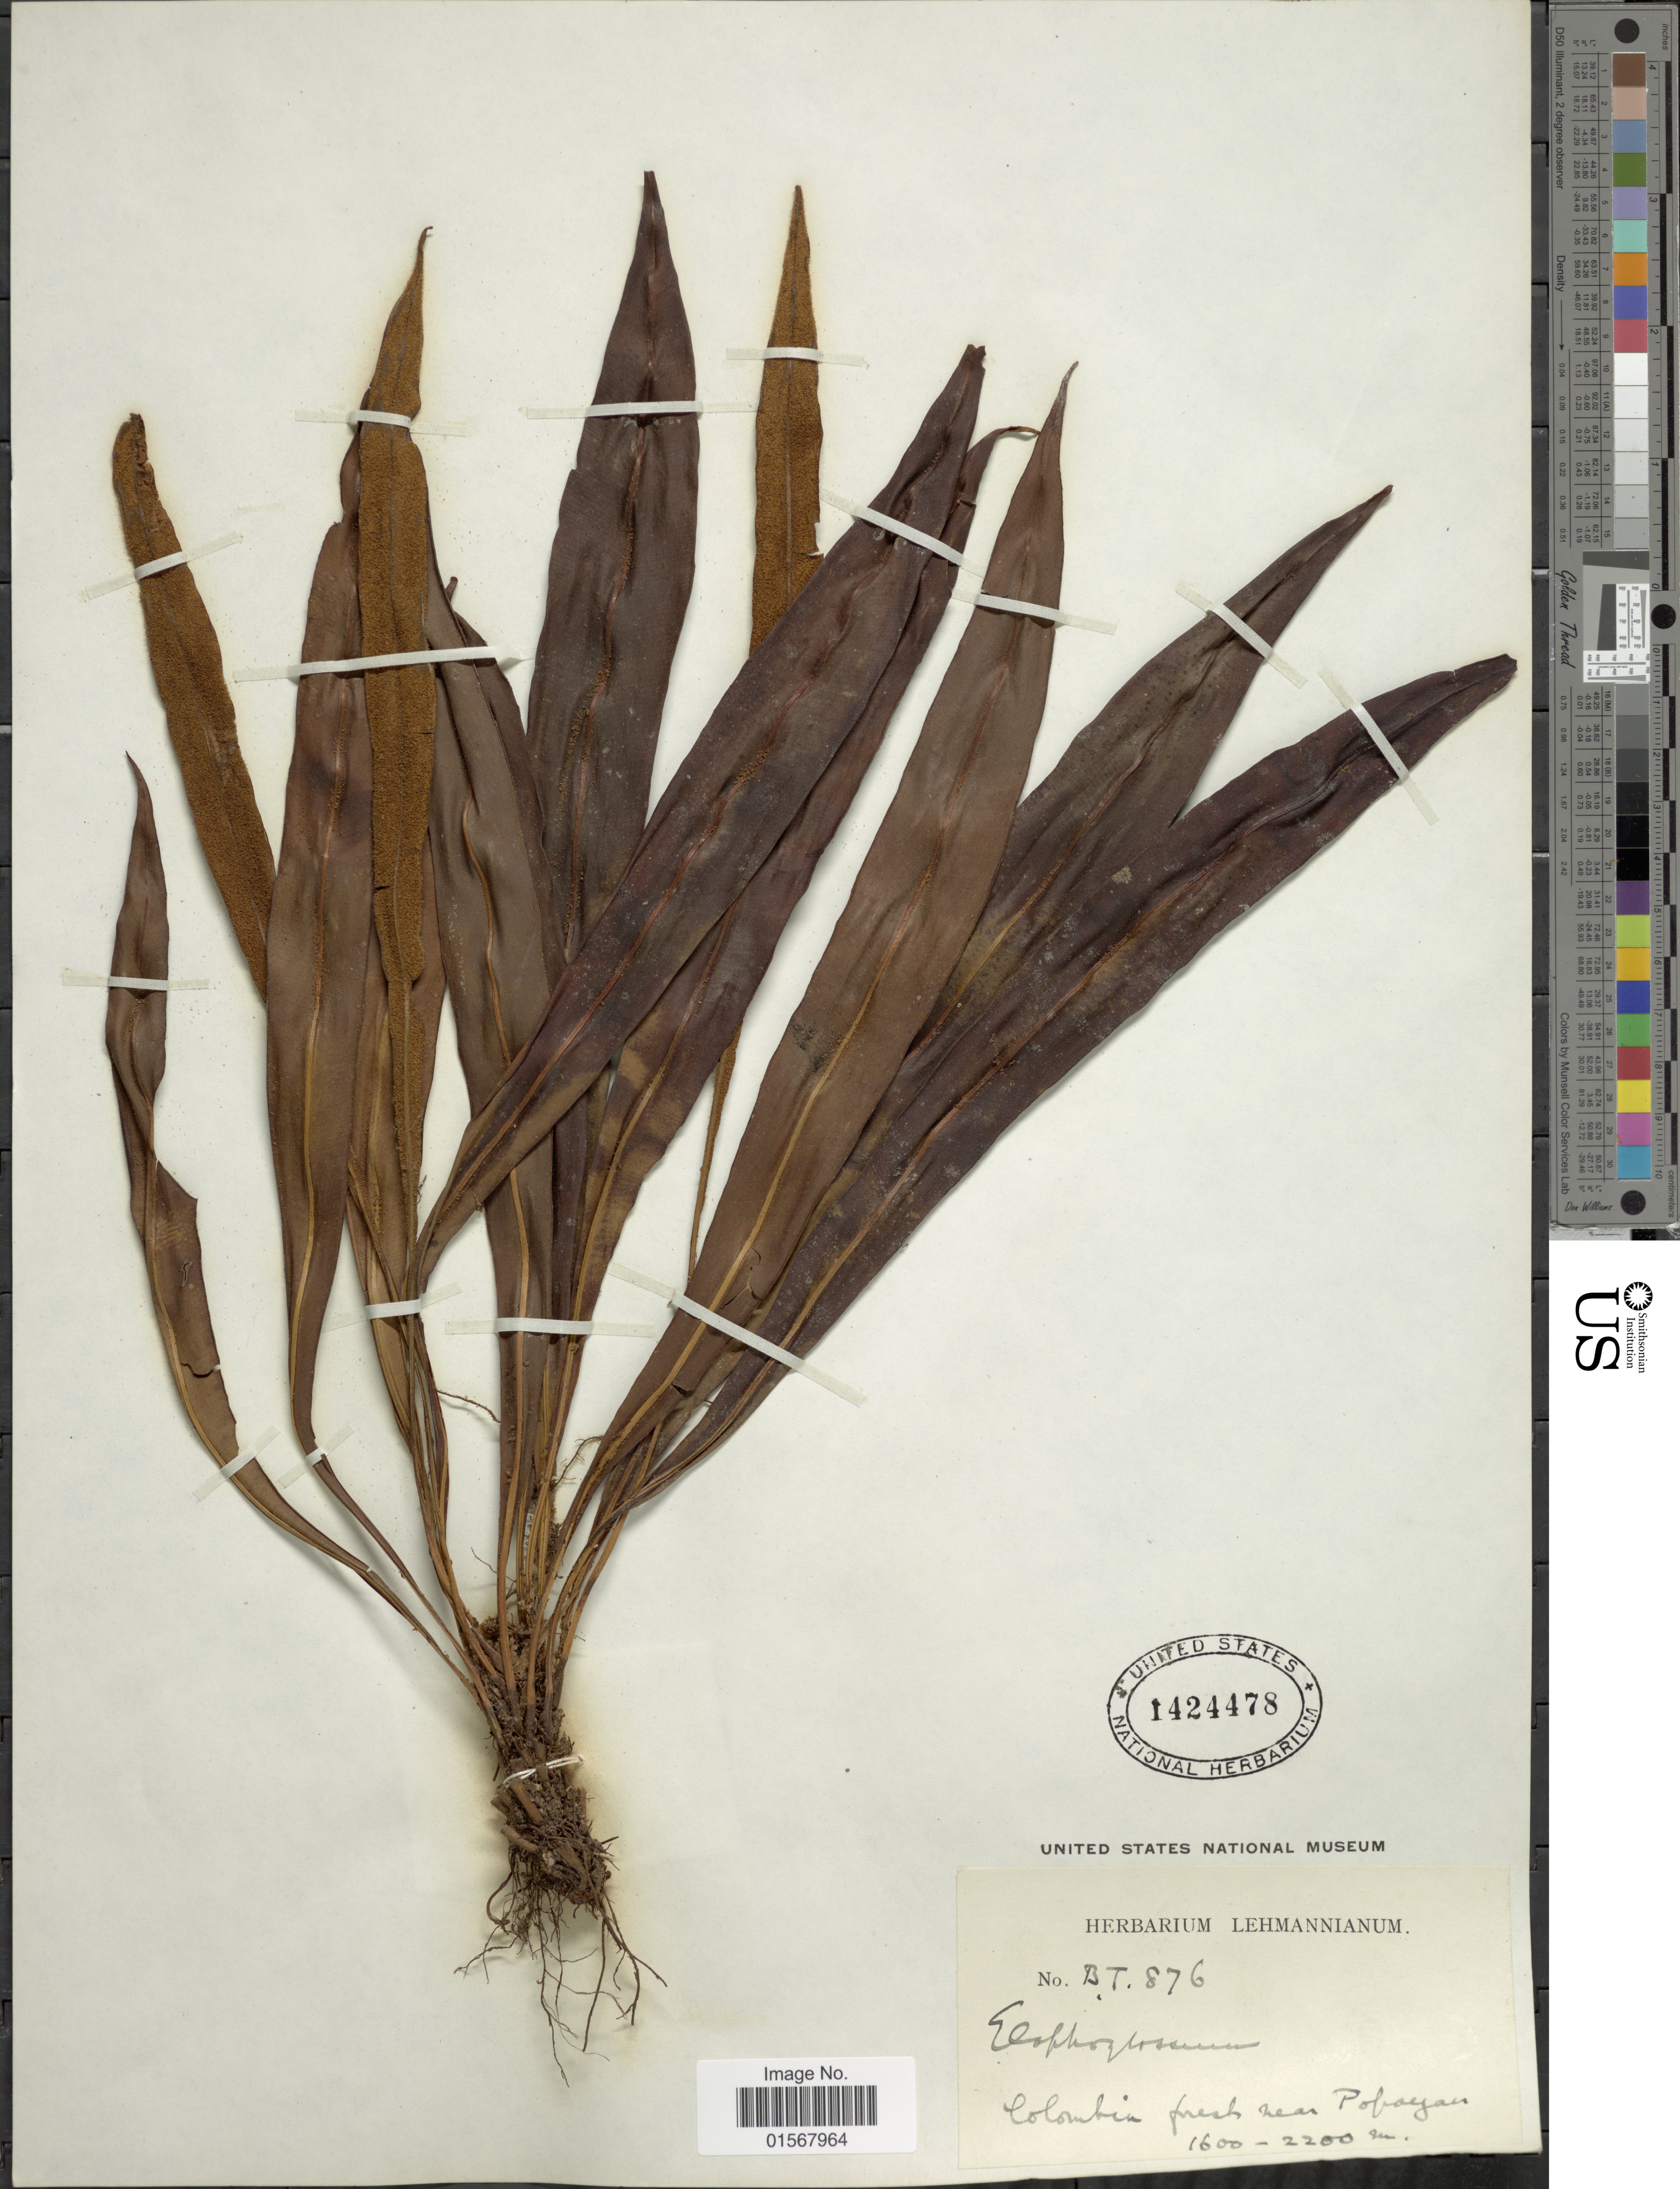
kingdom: Plantae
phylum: Tracheophyta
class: Polypodiopsida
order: Polypodiales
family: Dryopteridaceae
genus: Elaphoglossum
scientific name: Elaphoglossum sp.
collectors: ex herb. Lehmann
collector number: BT876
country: Colombia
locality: Colombia fresh near Pobayan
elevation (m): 1600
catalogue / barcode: US 1424478